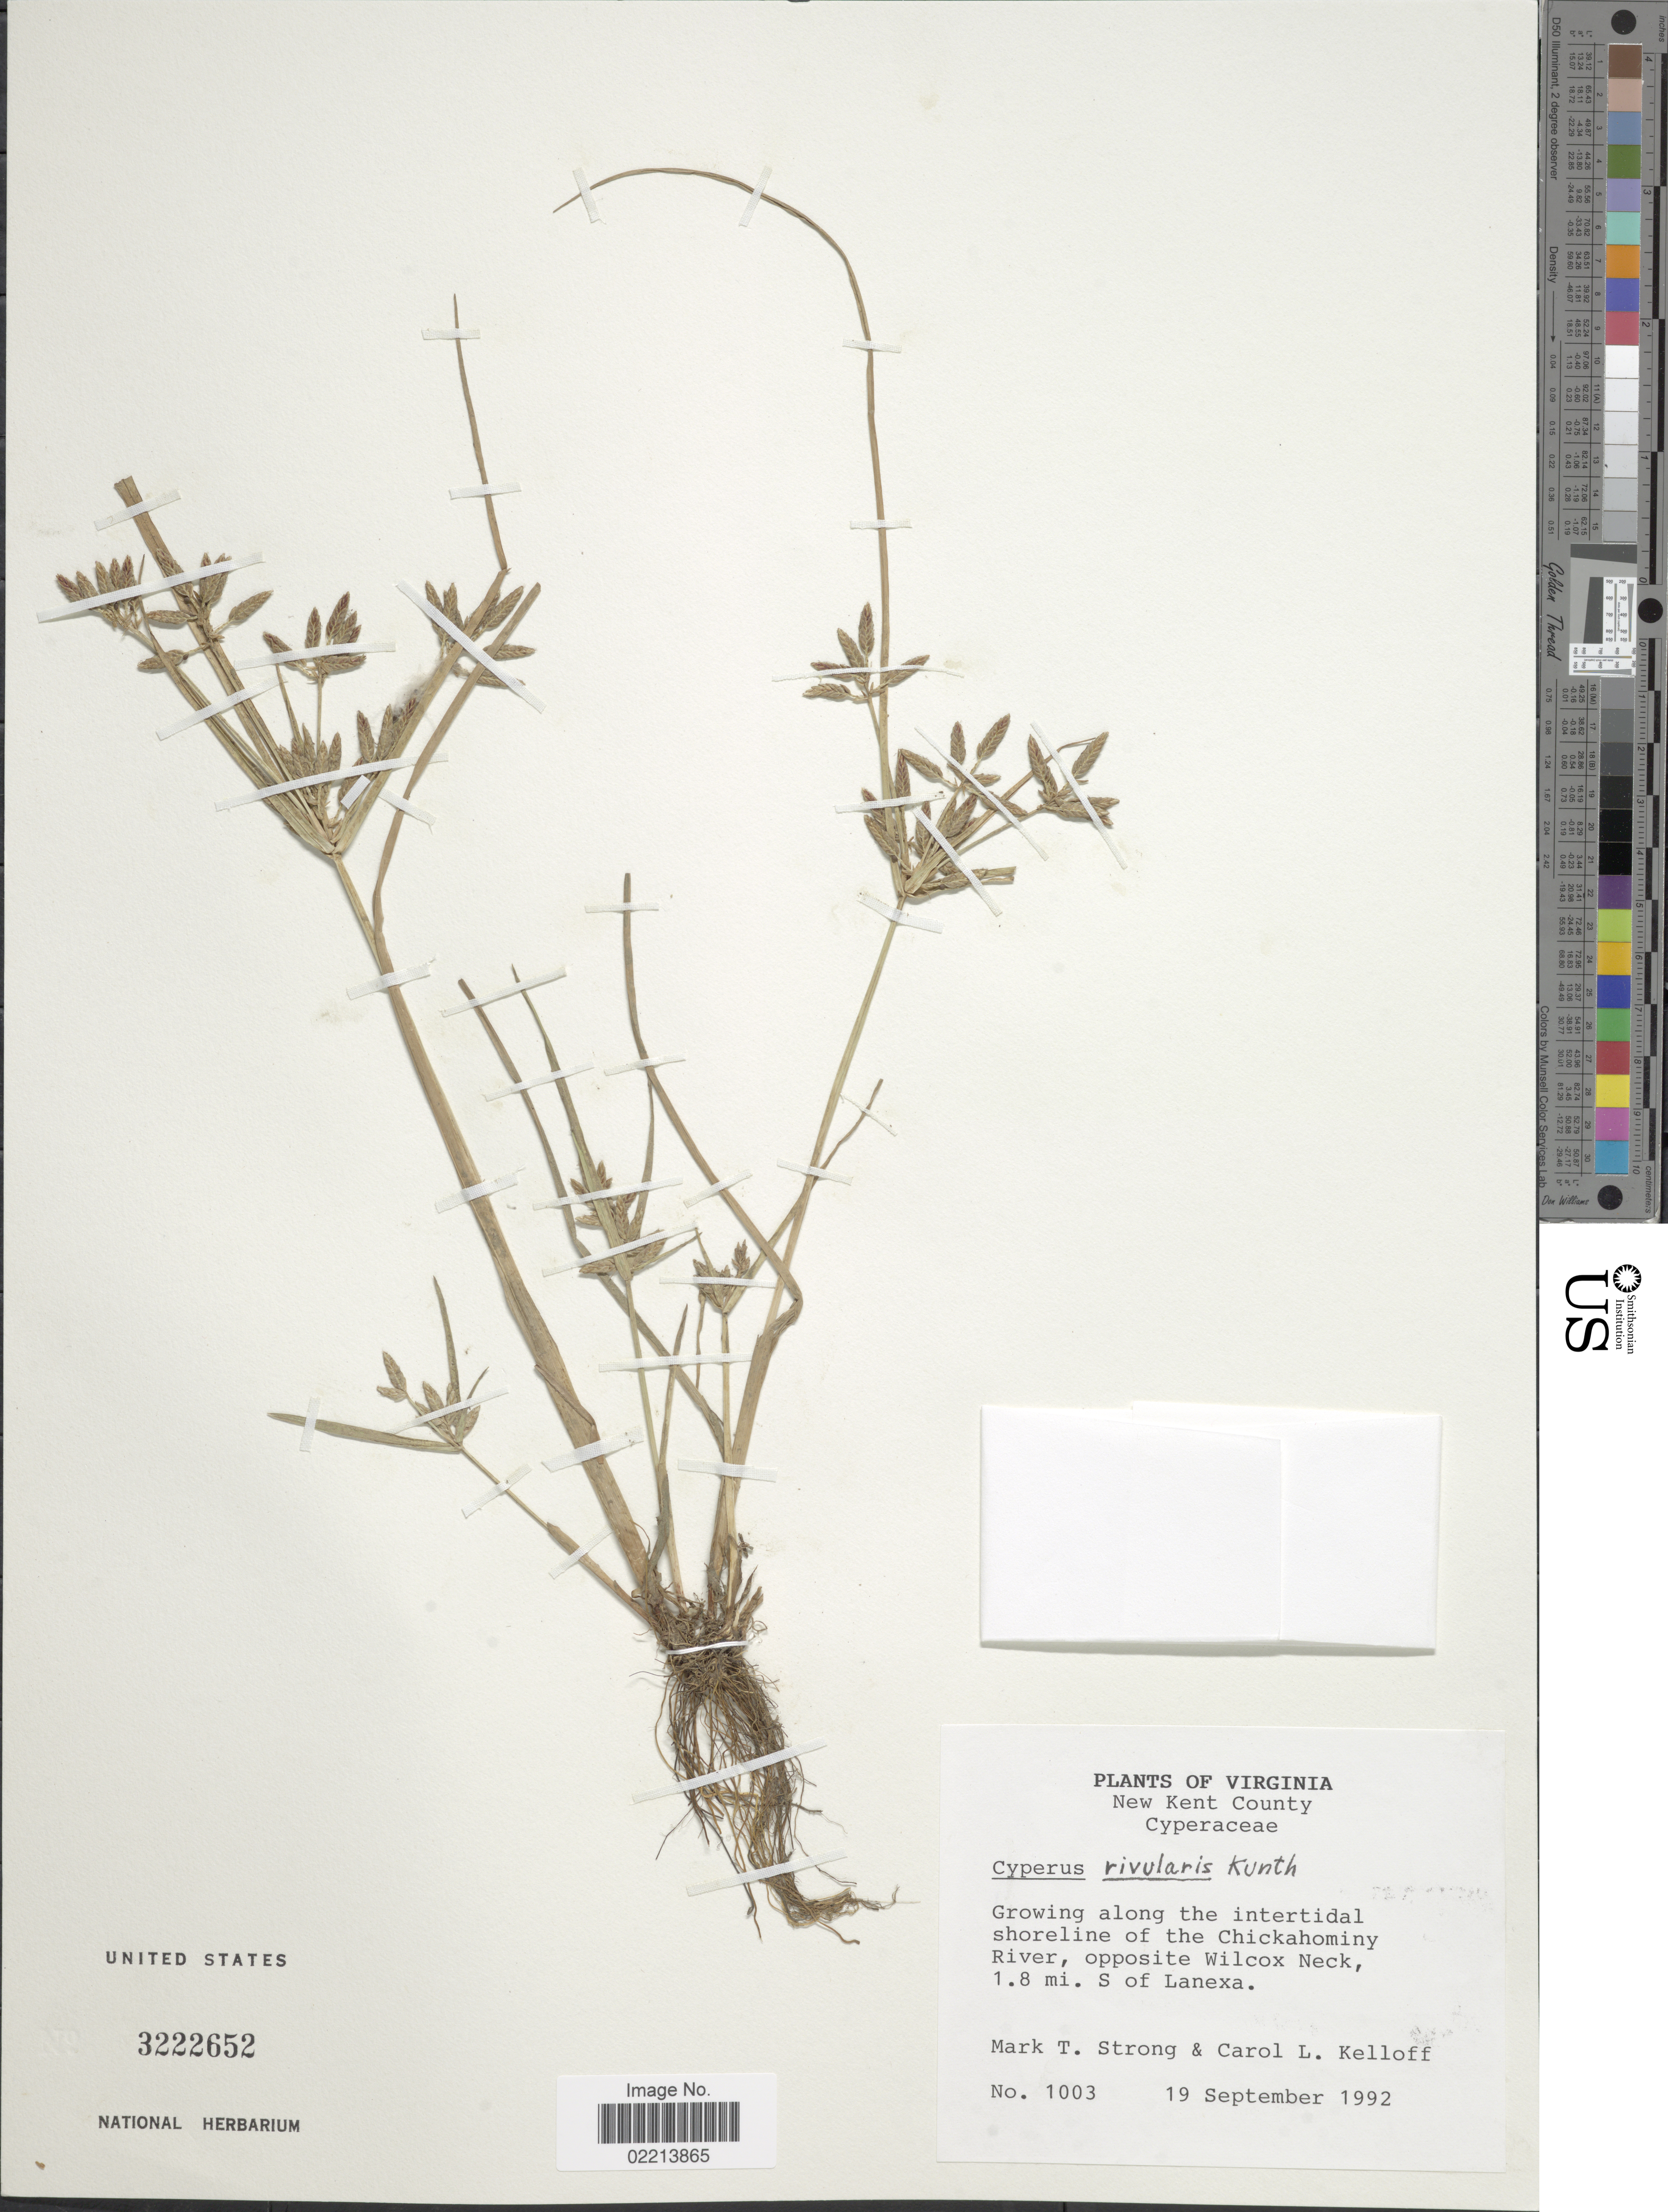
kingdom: Plantae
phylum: Tracheophyta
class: Liliopsida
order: Poales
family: Cyperaceae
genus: Cyperus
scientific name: Cyperus bipartitus Torr.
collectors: M. T. Strong & C. L. Kelloff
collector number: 1003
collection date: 1992-09-19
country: United States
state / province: Virginia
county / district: New Kent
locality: New Kent County. Growing along the intertidal shoreline of the Chickahominy River, opposite Wilcox Neck, 1.8 mi. S of Lanexa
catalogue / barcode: US 3222652